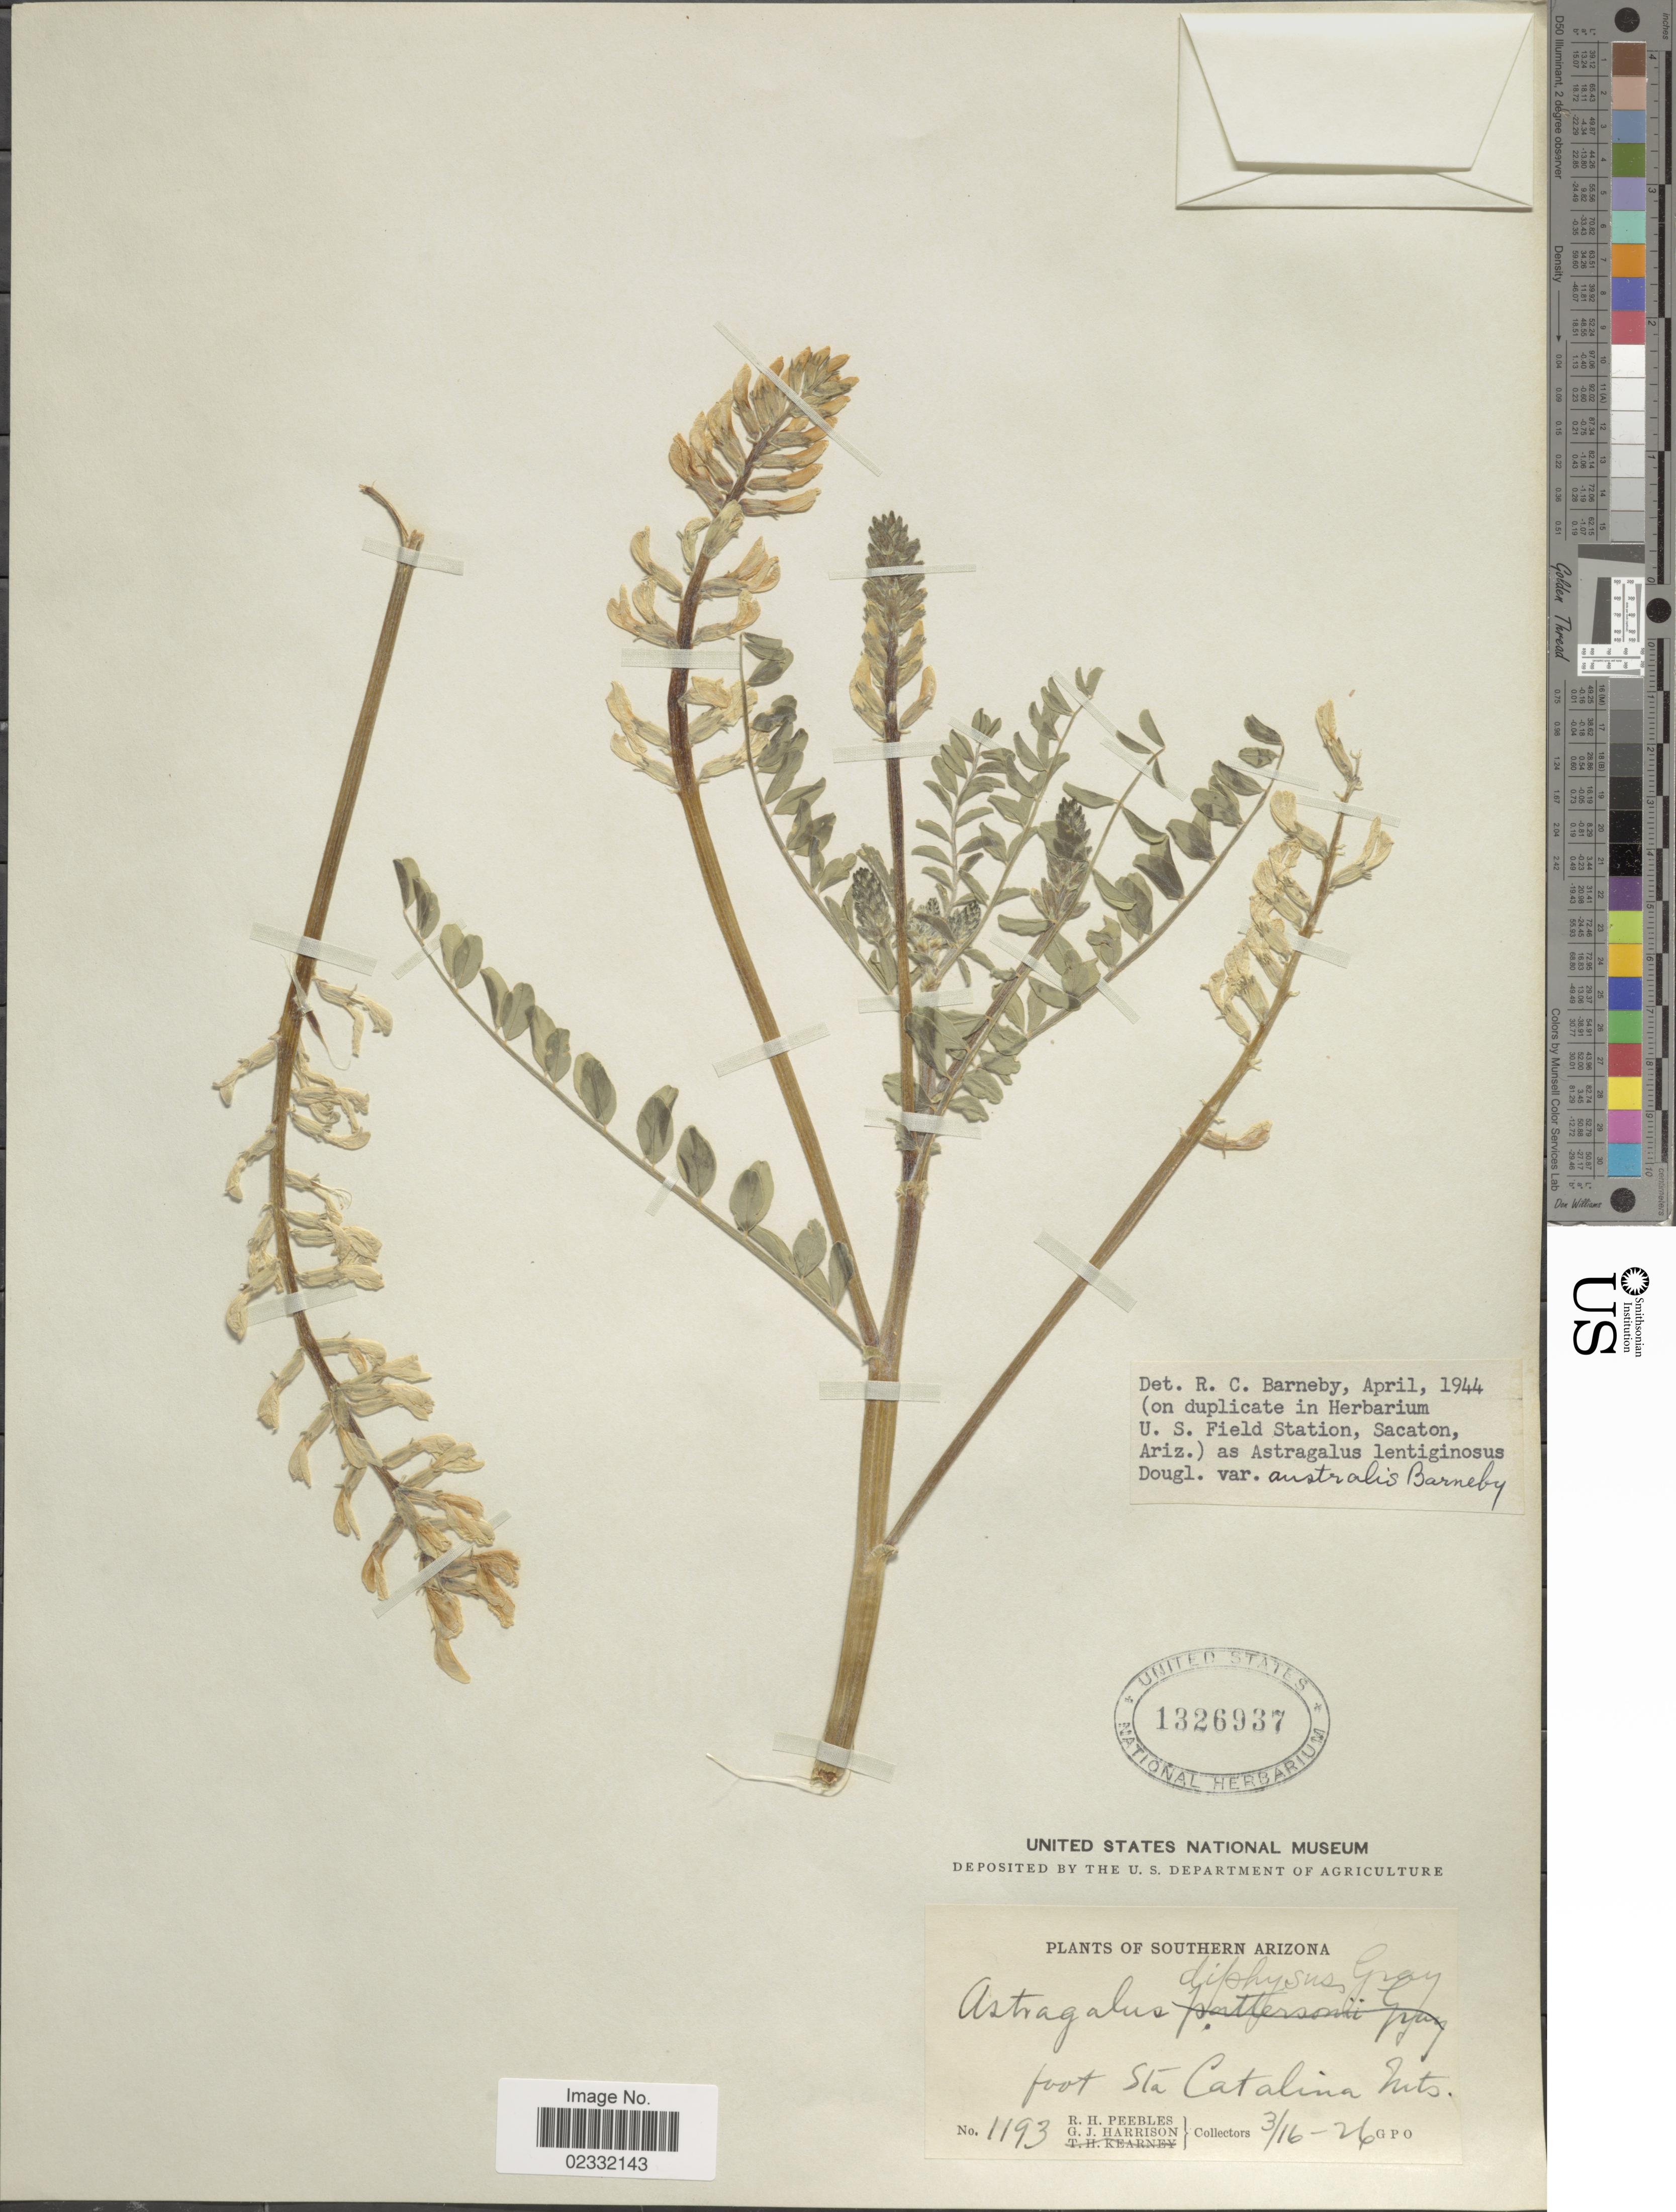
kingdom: Plantae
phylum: Tracheophyta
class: Magnoliopsida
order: Fabales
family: Fabaceae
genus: Astragalus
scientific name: Astragalus lentiginosus var. australis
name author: Barneby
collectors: R. H. Peebles & G. J. Harrison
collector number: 1193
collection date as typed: Transcribed d/m/y: 16/3/26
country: United States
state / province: Arizona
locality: Southern Arizona, Foot Sta Catalina Mts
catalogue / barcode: US 1326937